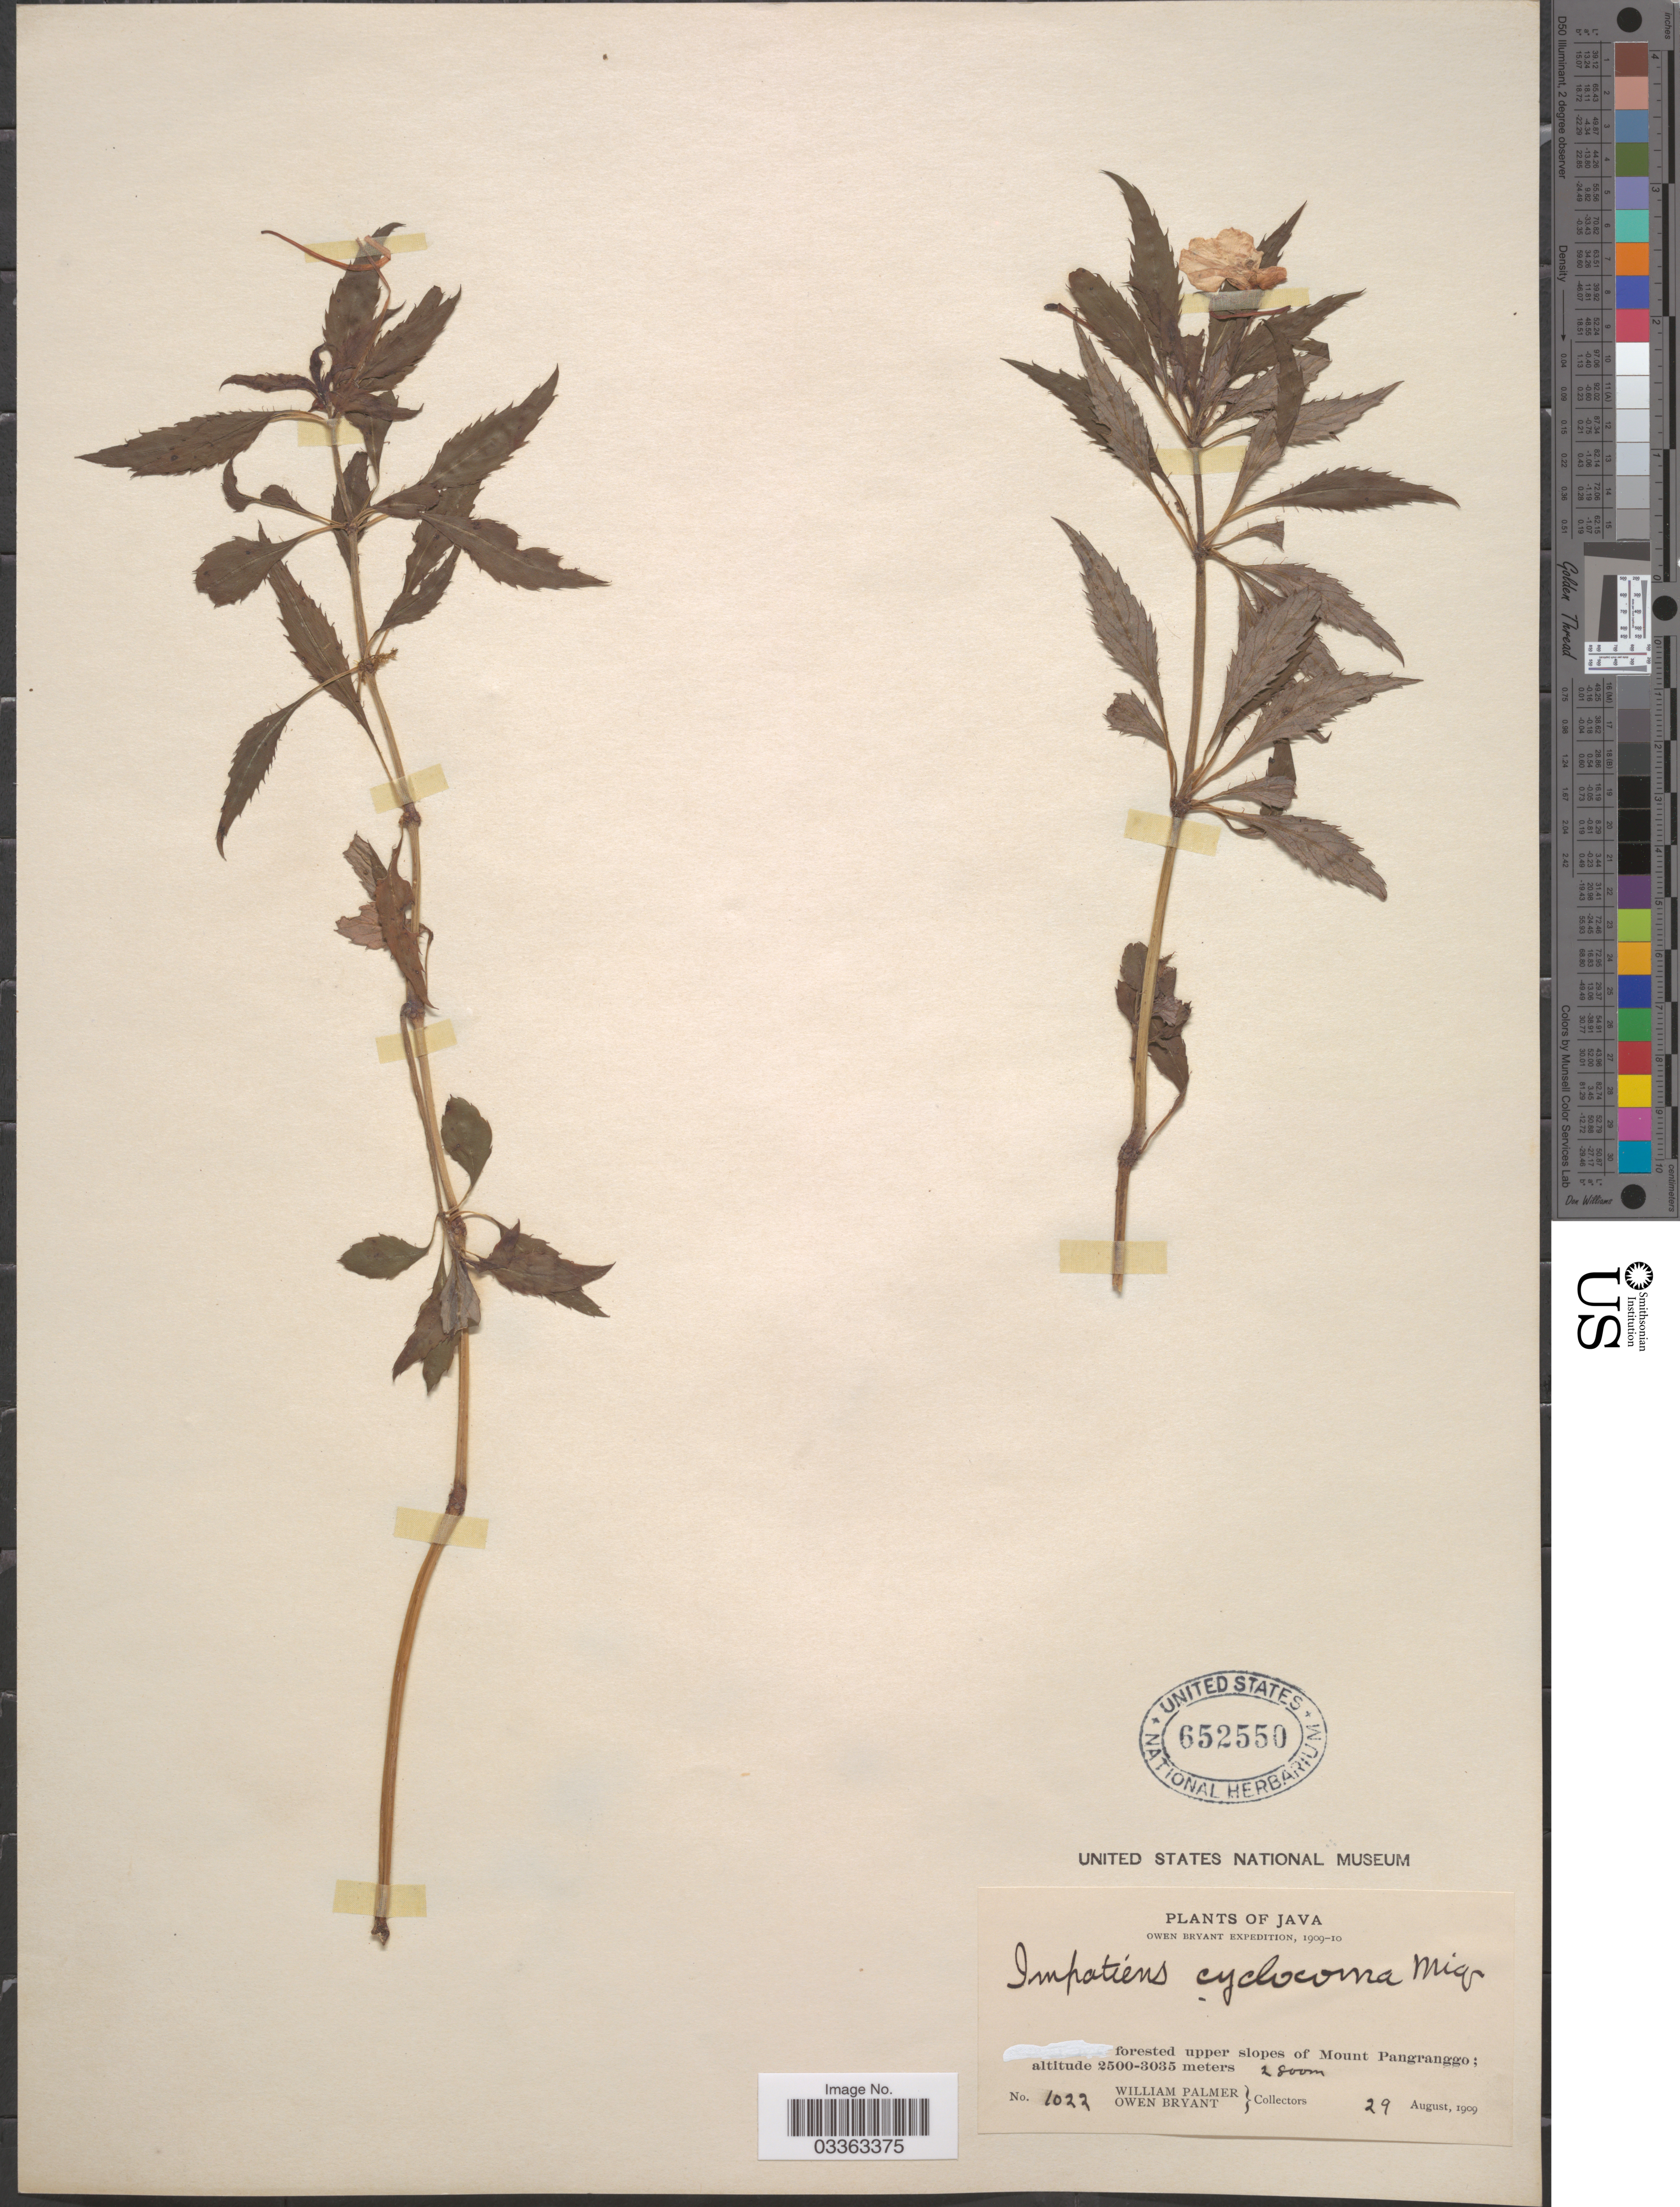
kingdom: Plantae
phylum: Tracheophyta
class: Magnoliopsida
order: Ericales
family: Balsaminaceae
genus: Impatiens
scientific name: Impatiens cyclocoma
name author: Miq.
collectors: W. Palmer & O. Bryant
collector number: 1022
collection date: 1909-08-29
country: Indonesia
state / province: Java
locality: Forested upper slopes of Mount Pangranggo.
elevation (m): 2800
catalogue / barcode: US 652550